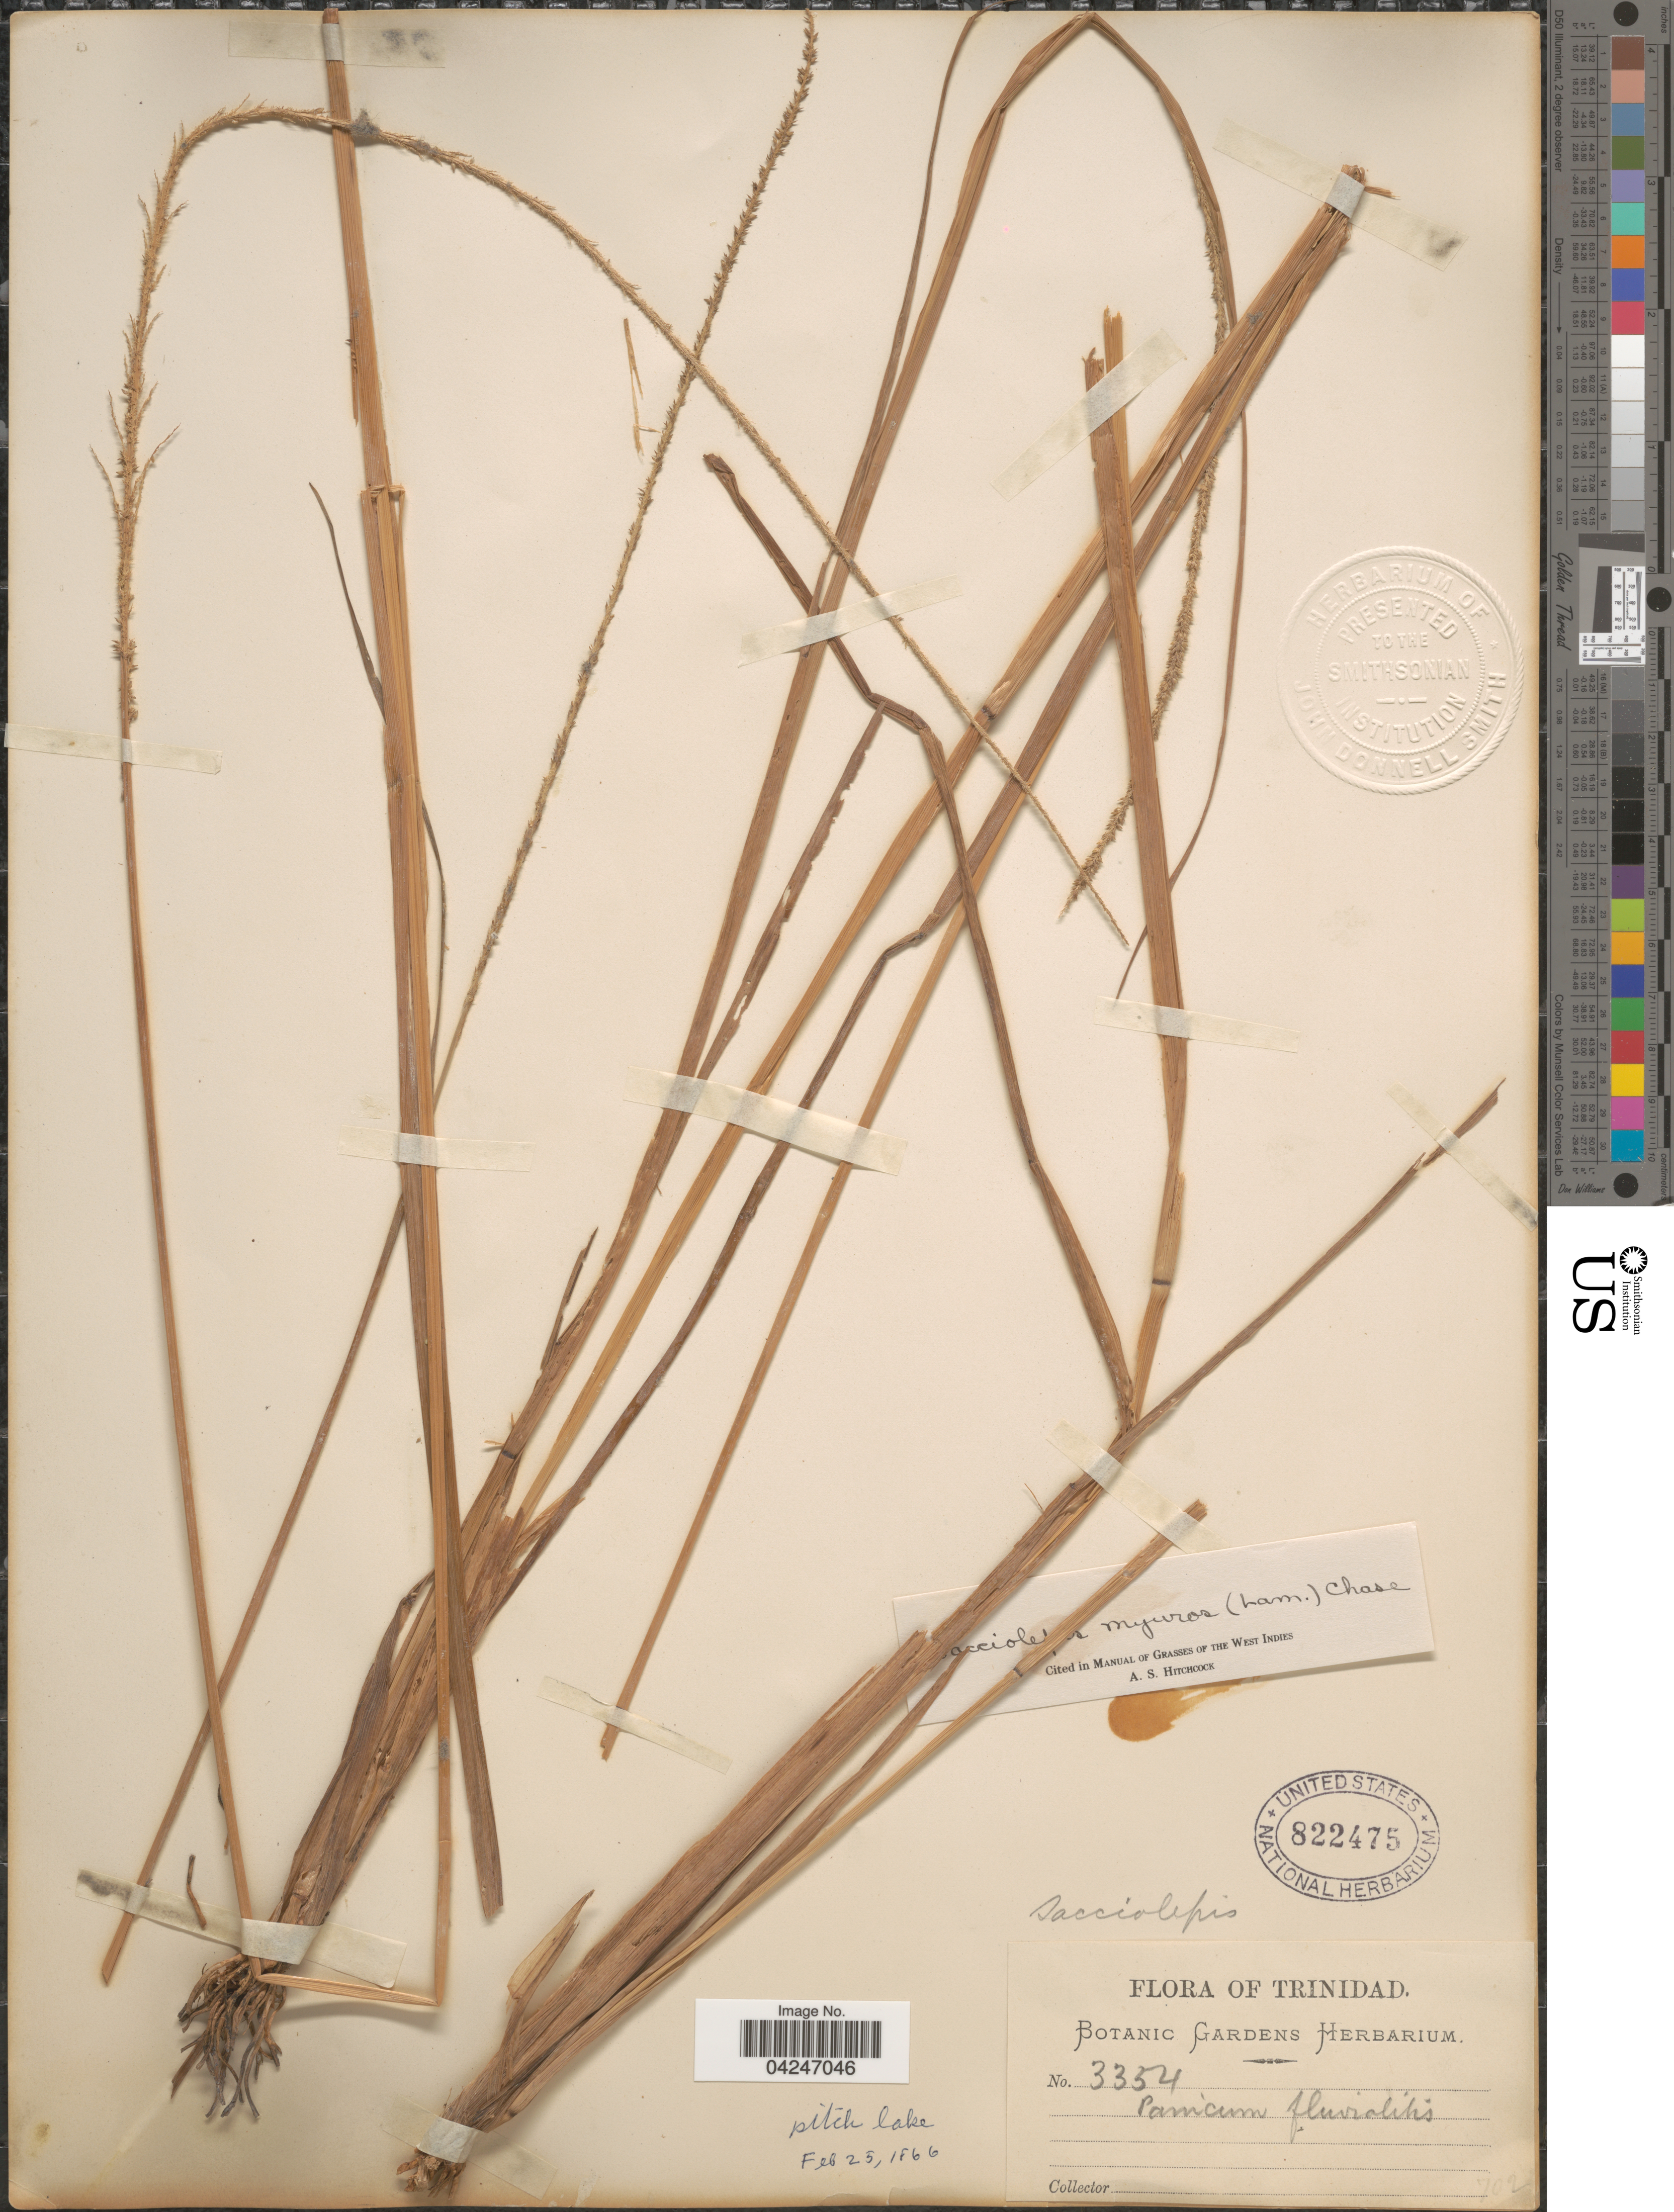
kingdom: Plantae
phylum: Tracheophyta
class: Liliopsida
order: Poales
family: Poaceae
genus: Sacciolepis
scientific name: Sacciolepis myuros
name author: (Lam.) Chase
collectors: ex Herb. Bot. Gard. Sydney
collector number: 3354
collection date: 1866-02-25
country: Trinidad and Tobago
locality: Trinidad. Pitch lake.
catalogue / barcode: US 822475